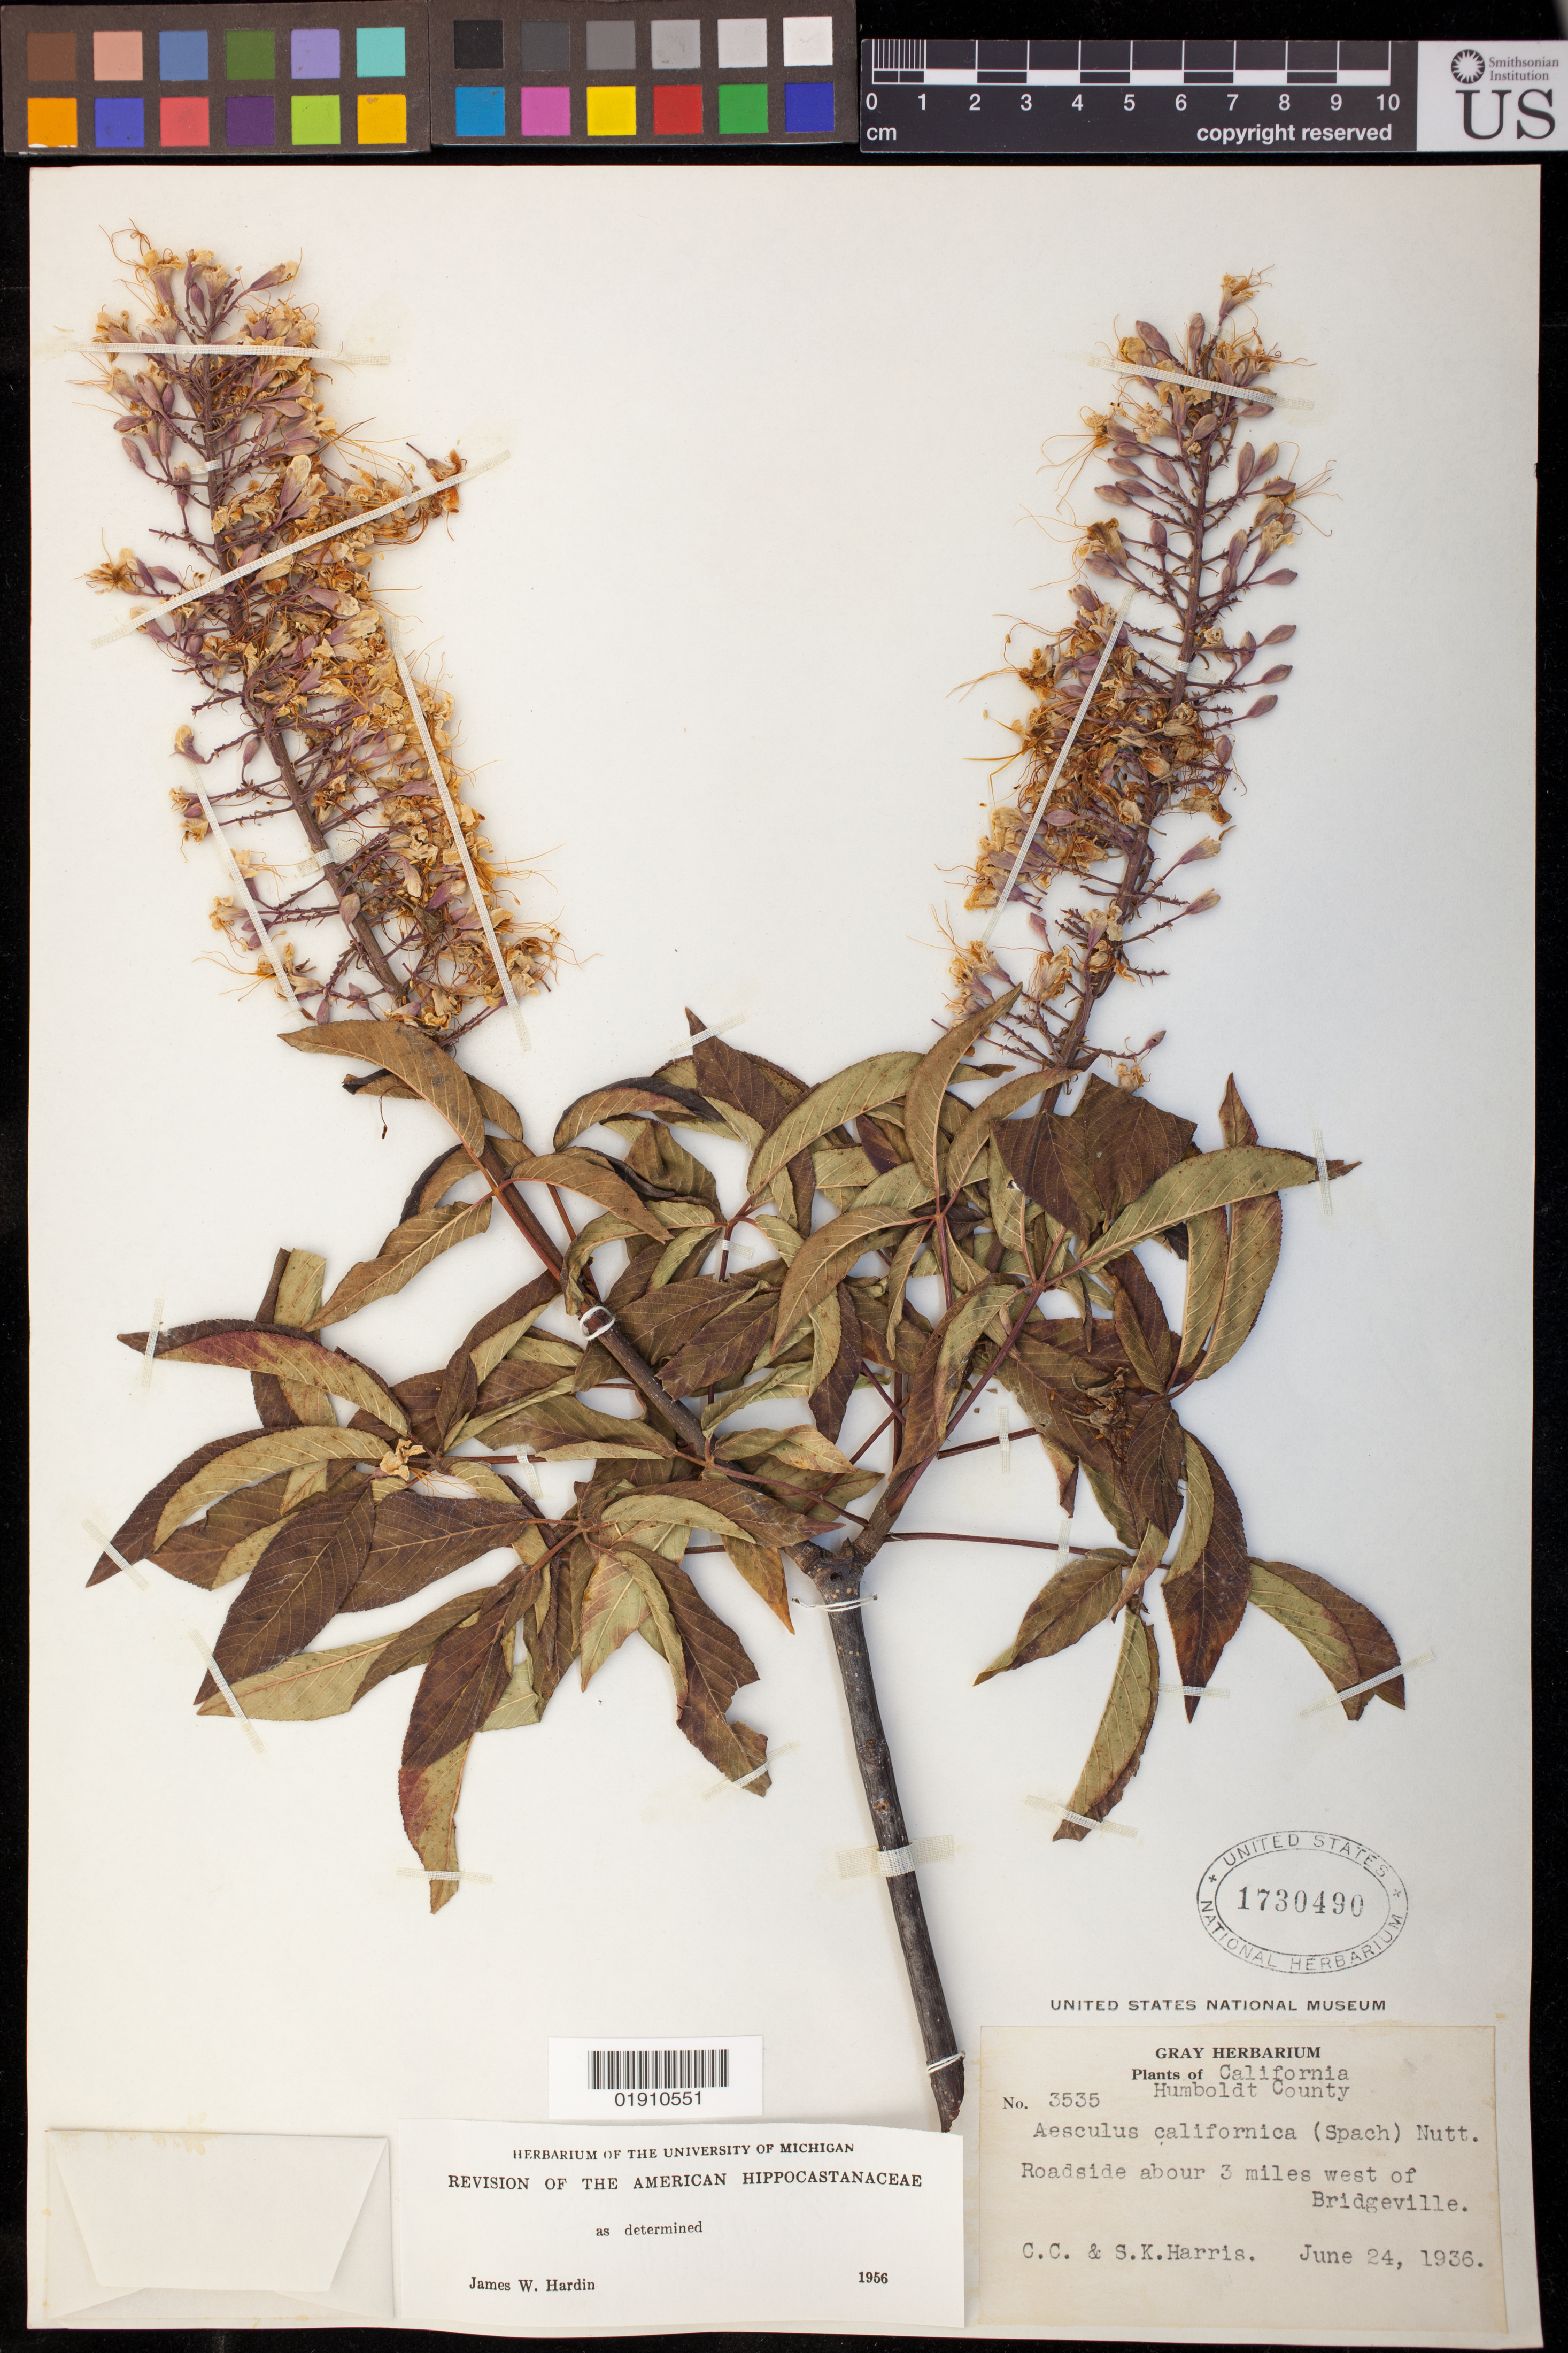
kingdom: Plantae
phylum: Tracheophyta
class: Magnoliopsida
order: Sapindales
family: Sapindaceae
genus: Aesculus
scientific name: Aesculus californica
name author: (Spach) Nutt.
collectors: C. C. Harris & S. K. Harris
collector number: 3535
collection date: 1936-06-24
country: United States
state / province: Colorado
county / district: Humboldt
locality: about 3 miles west of Bridgeville.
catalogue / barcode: US 1730490